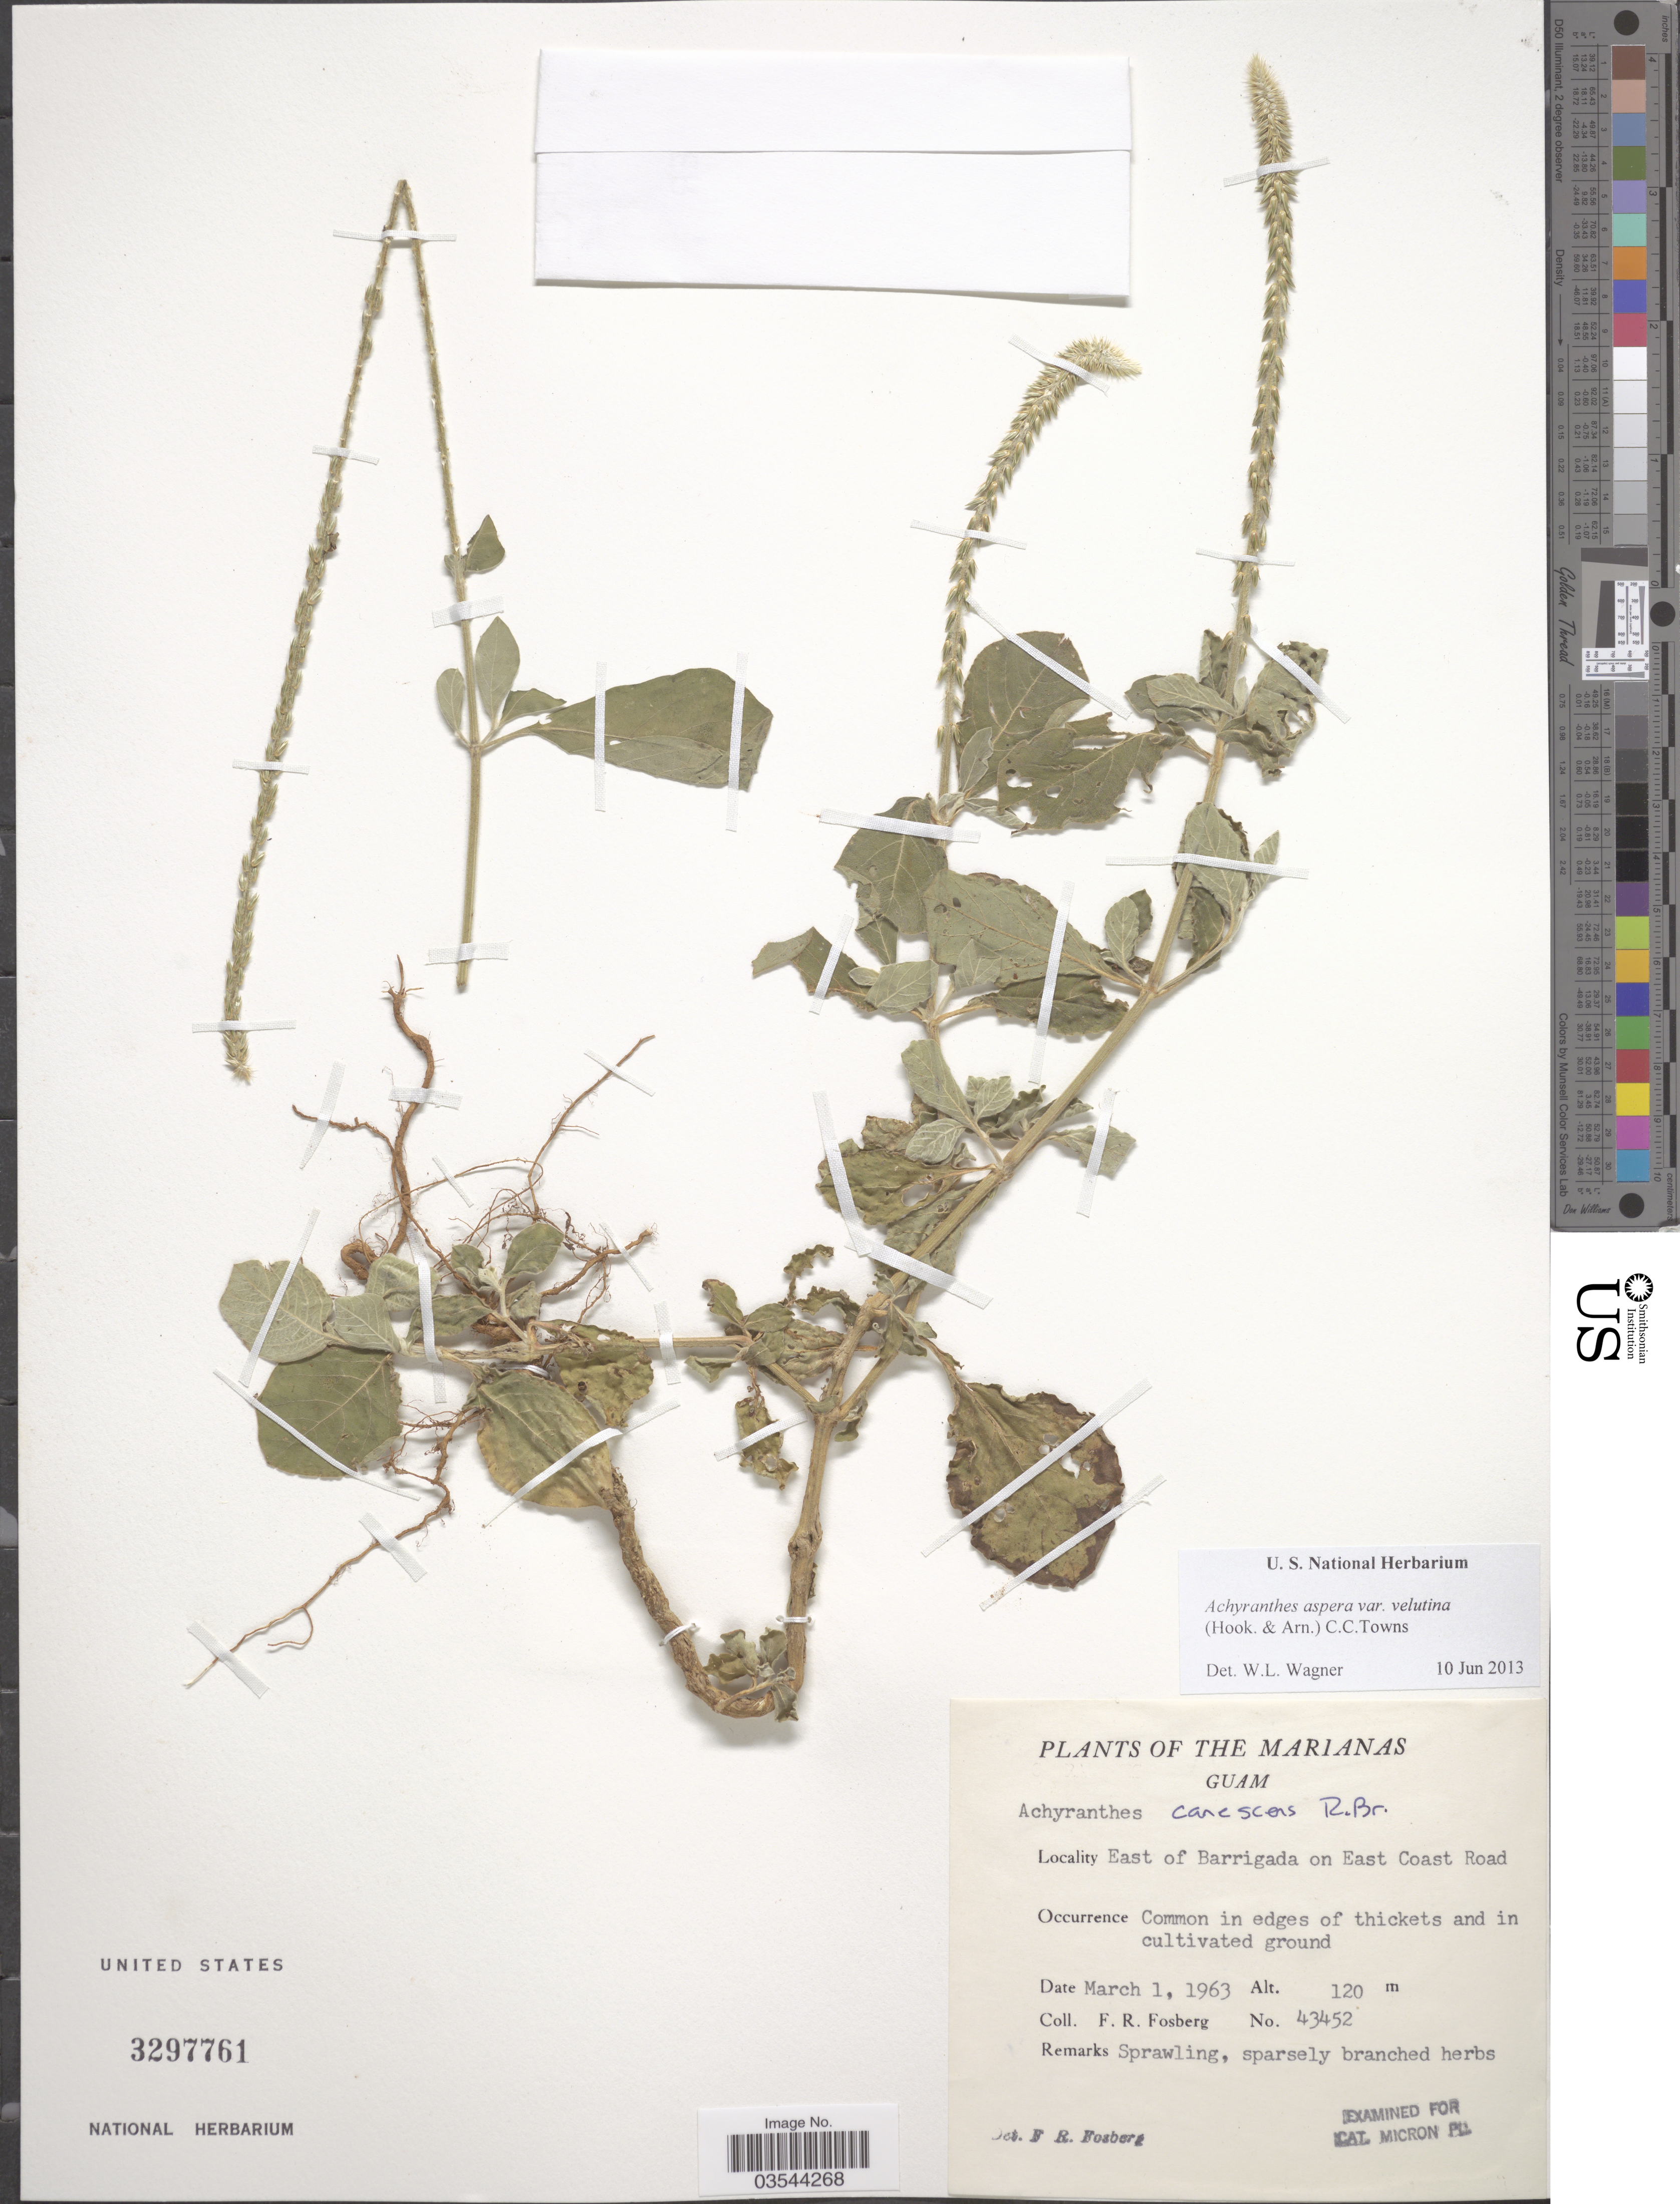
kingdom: Plantae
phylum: Tracheophyta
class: Magnoliopsida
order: Caryophyllales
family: Amaranthaceae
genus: Achyranthes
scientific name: Achyranthes aspera var. velutina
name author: (Hook. & Arn.) C. C. Towns.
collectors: F. R. Fosberg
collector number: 43452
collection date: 1963-03-01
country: Guam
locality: The Marianas. East of Barrigada on East Coast Road.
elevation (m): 120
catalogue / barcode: US 3297761